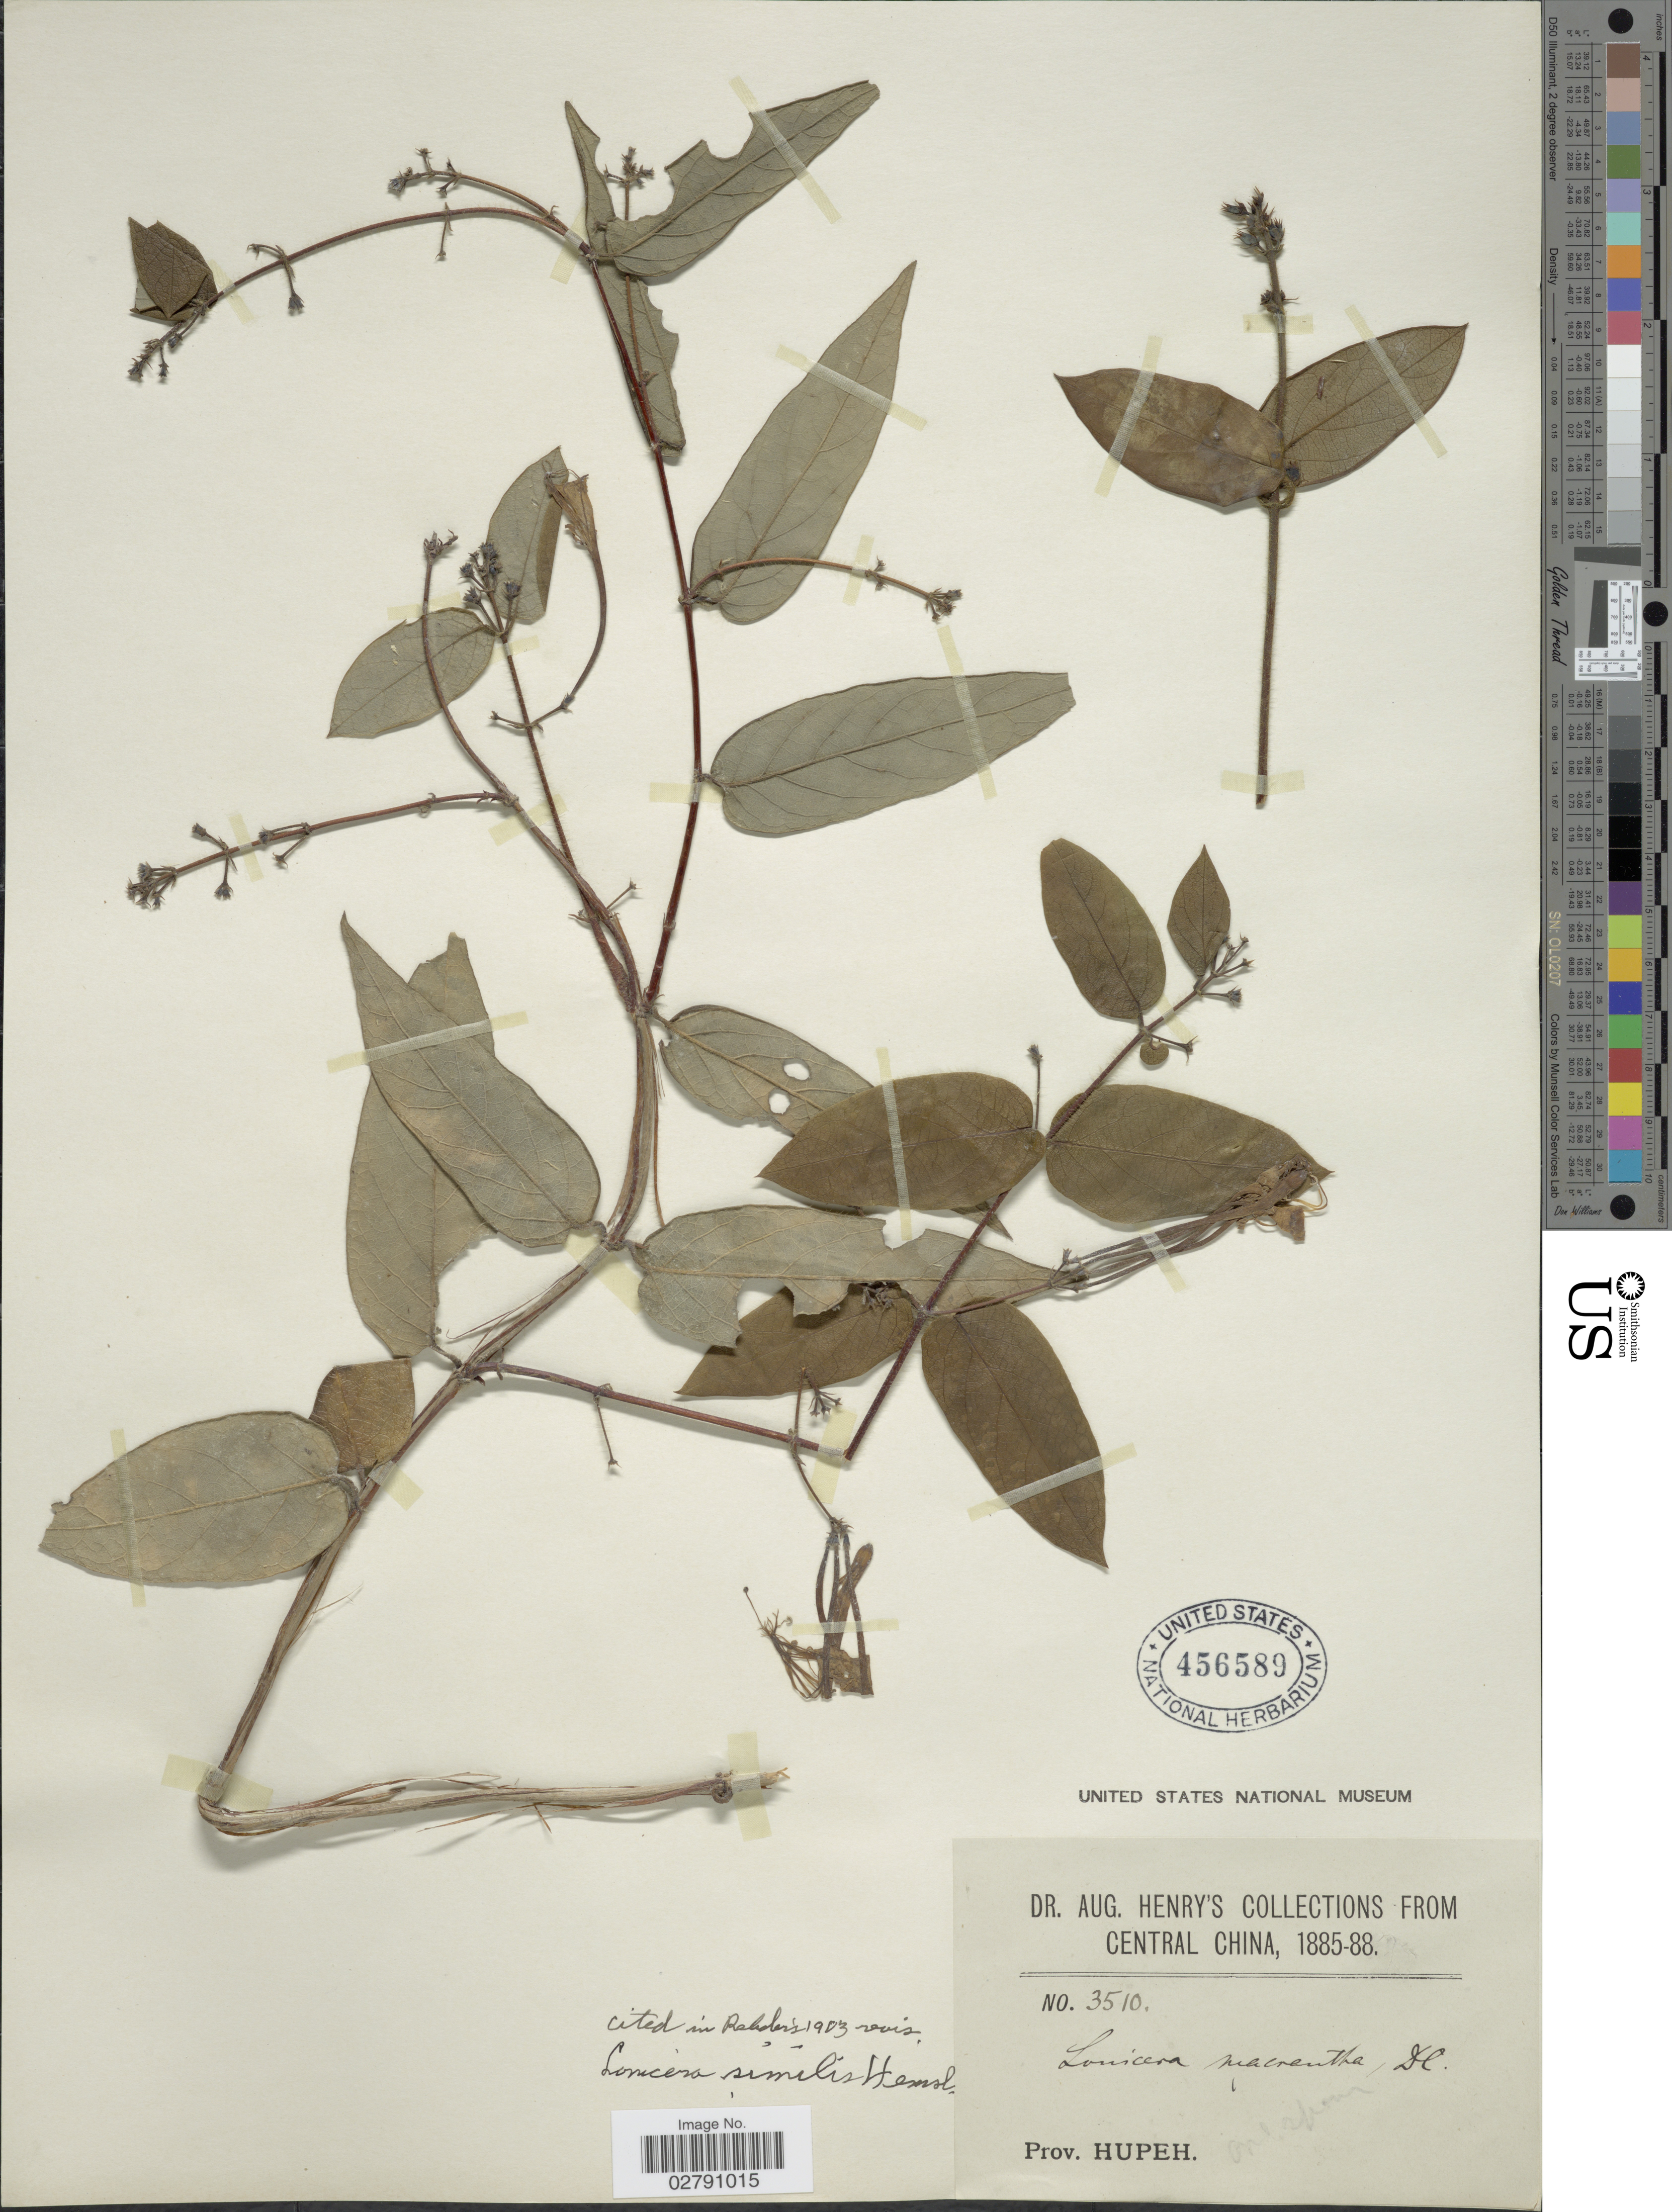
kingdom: Plantae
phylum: Tracheophyta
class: Magnoliopsida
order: Dipsacales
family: Caprifoliaceae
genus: Lonicera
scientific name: Lonicera similis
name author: Hemsl.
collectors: A. Henry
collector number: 3510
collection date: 1885/1888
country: China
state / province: Hubei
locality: Central China. Prov. Hupeh.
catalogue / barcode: US 456589